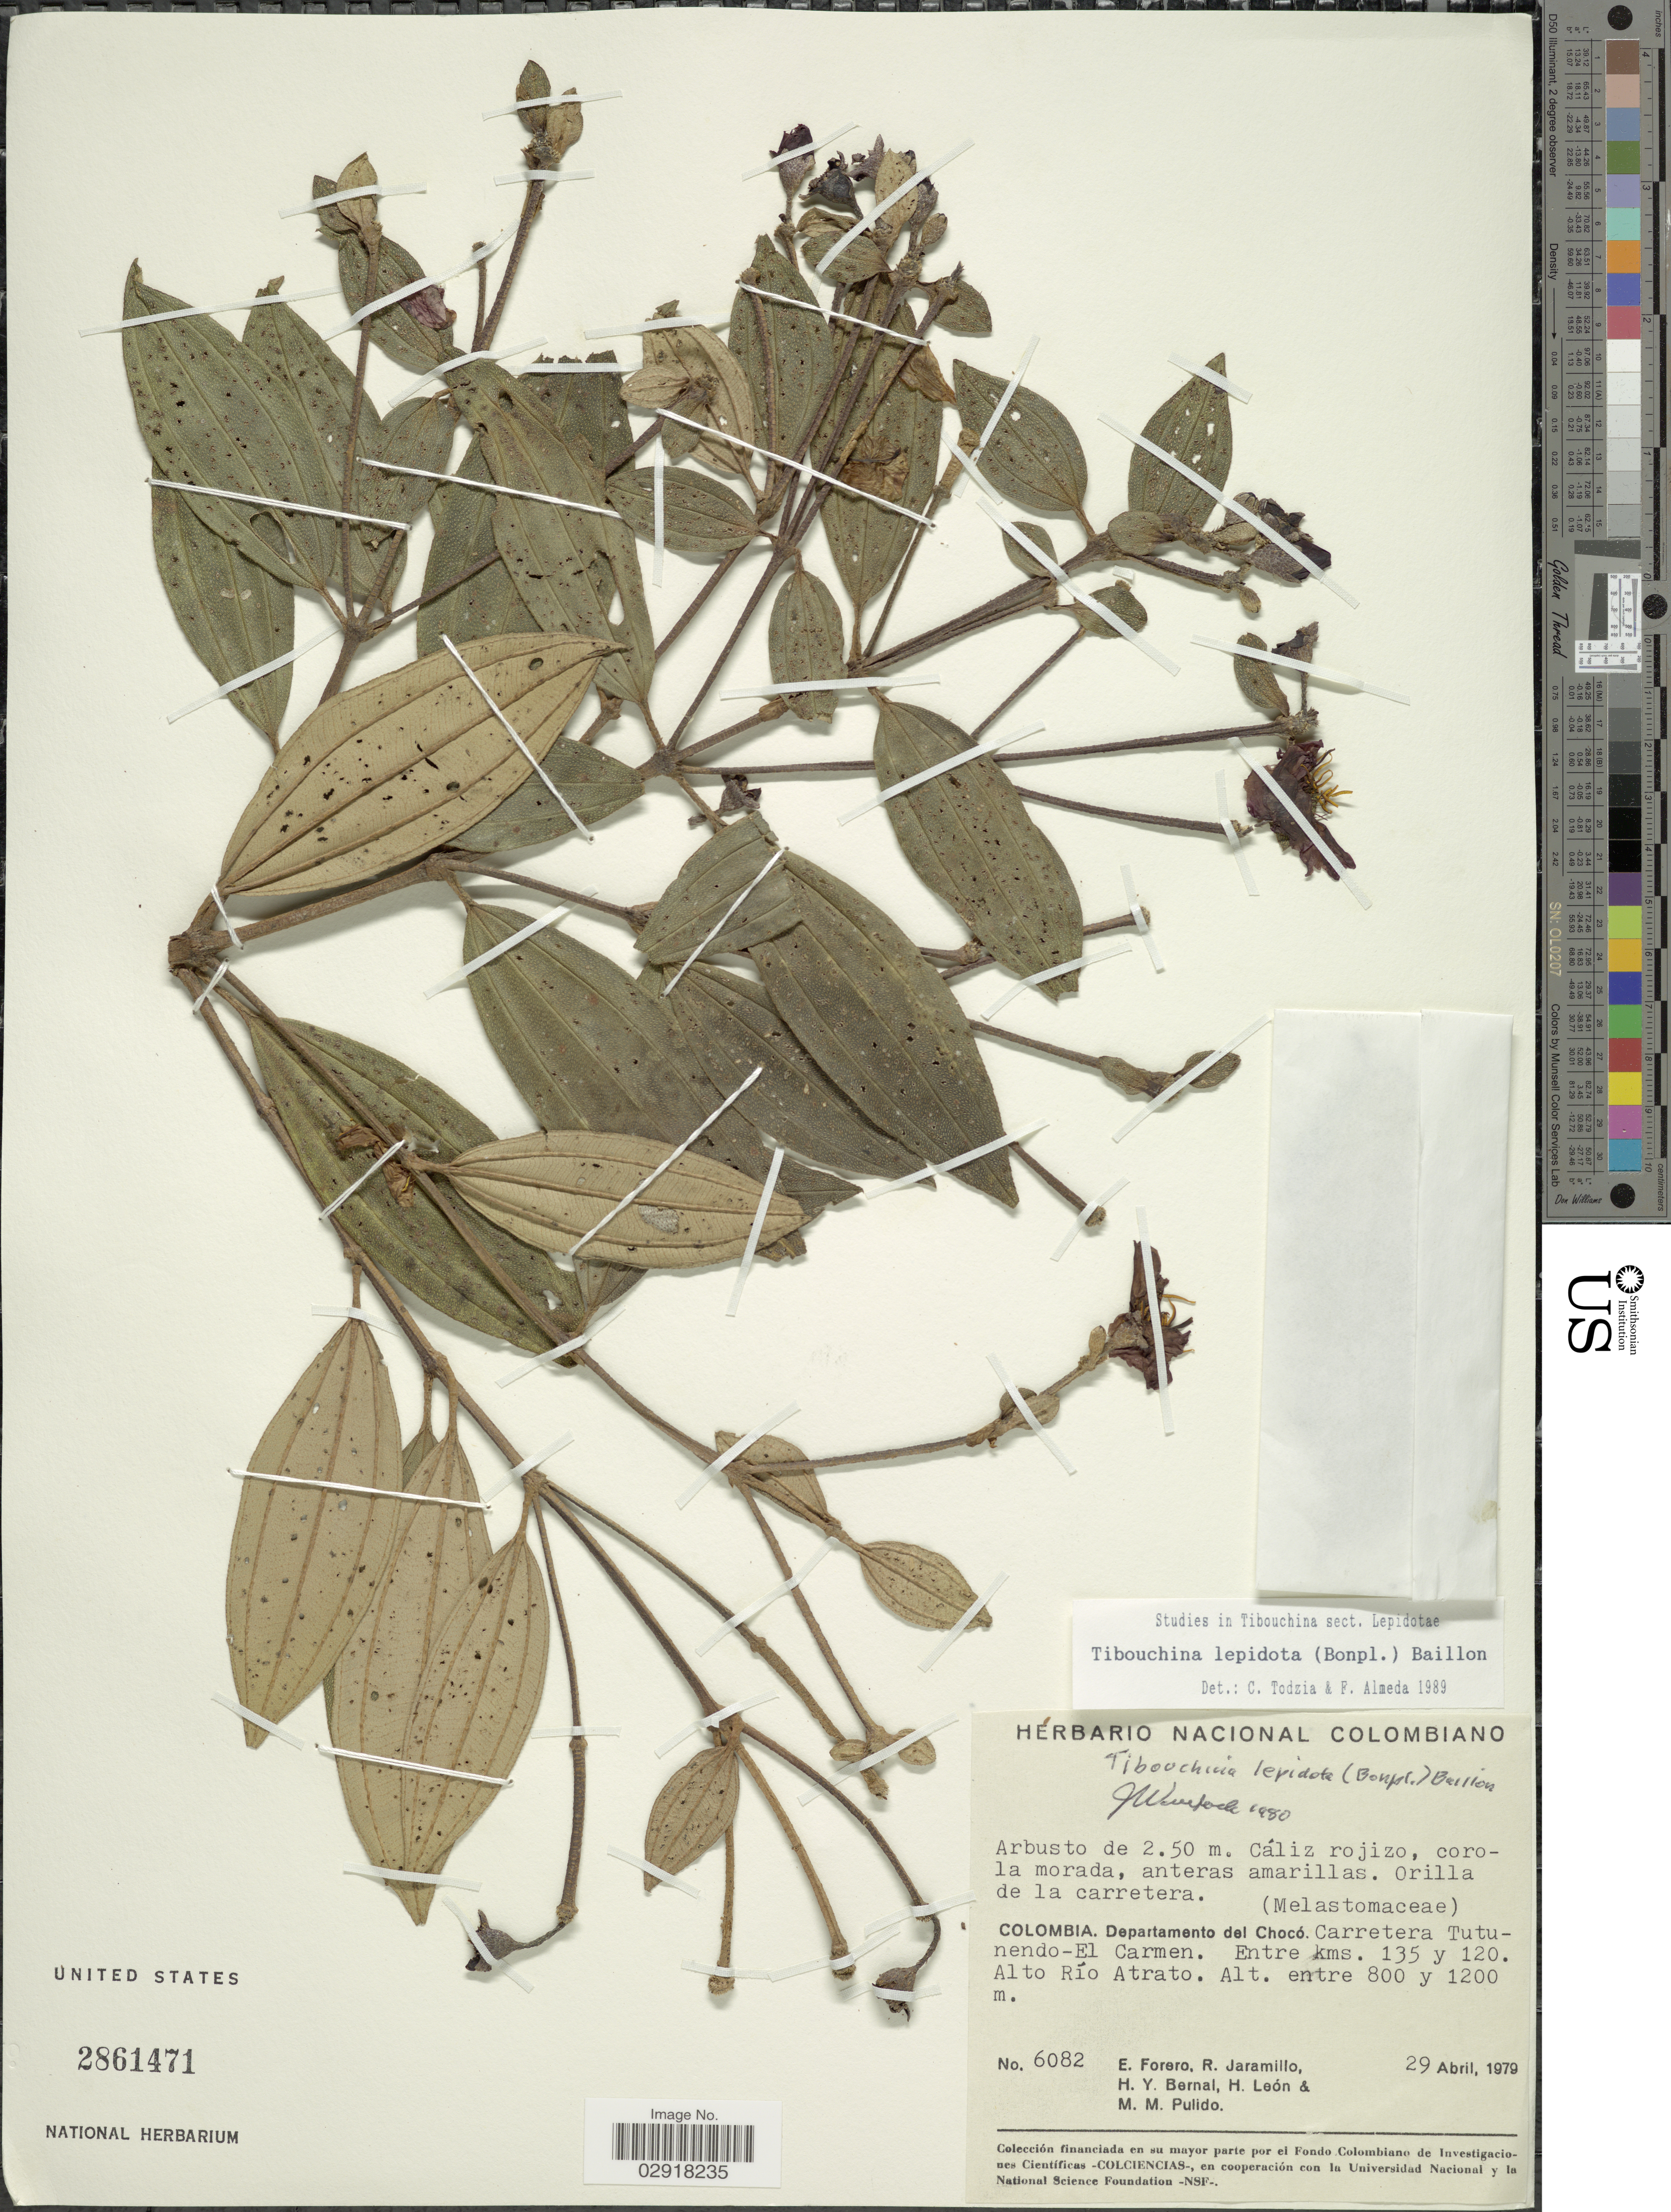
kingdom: Plantae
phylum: Tracheophyta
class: Magnoliopsida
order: Myrtales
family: Melastomataceae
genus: Andesanthus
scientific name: Andesanthus lepidotus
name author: (Humb. & Bonpl.) P.J.F. Guim. & Michelang.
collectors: E. Forero, R. Jaramillo, H. Y. Bernal, H. León & M. Pulido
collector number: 6082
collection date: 1979-04-29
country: Colombia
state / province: Chocó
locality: Departamento del Chocó. Carretera Tutunendo-El Carmen. Entre kms. 135 y 120. Alto Río Atrato.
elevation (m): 800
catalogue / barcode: US 2861471